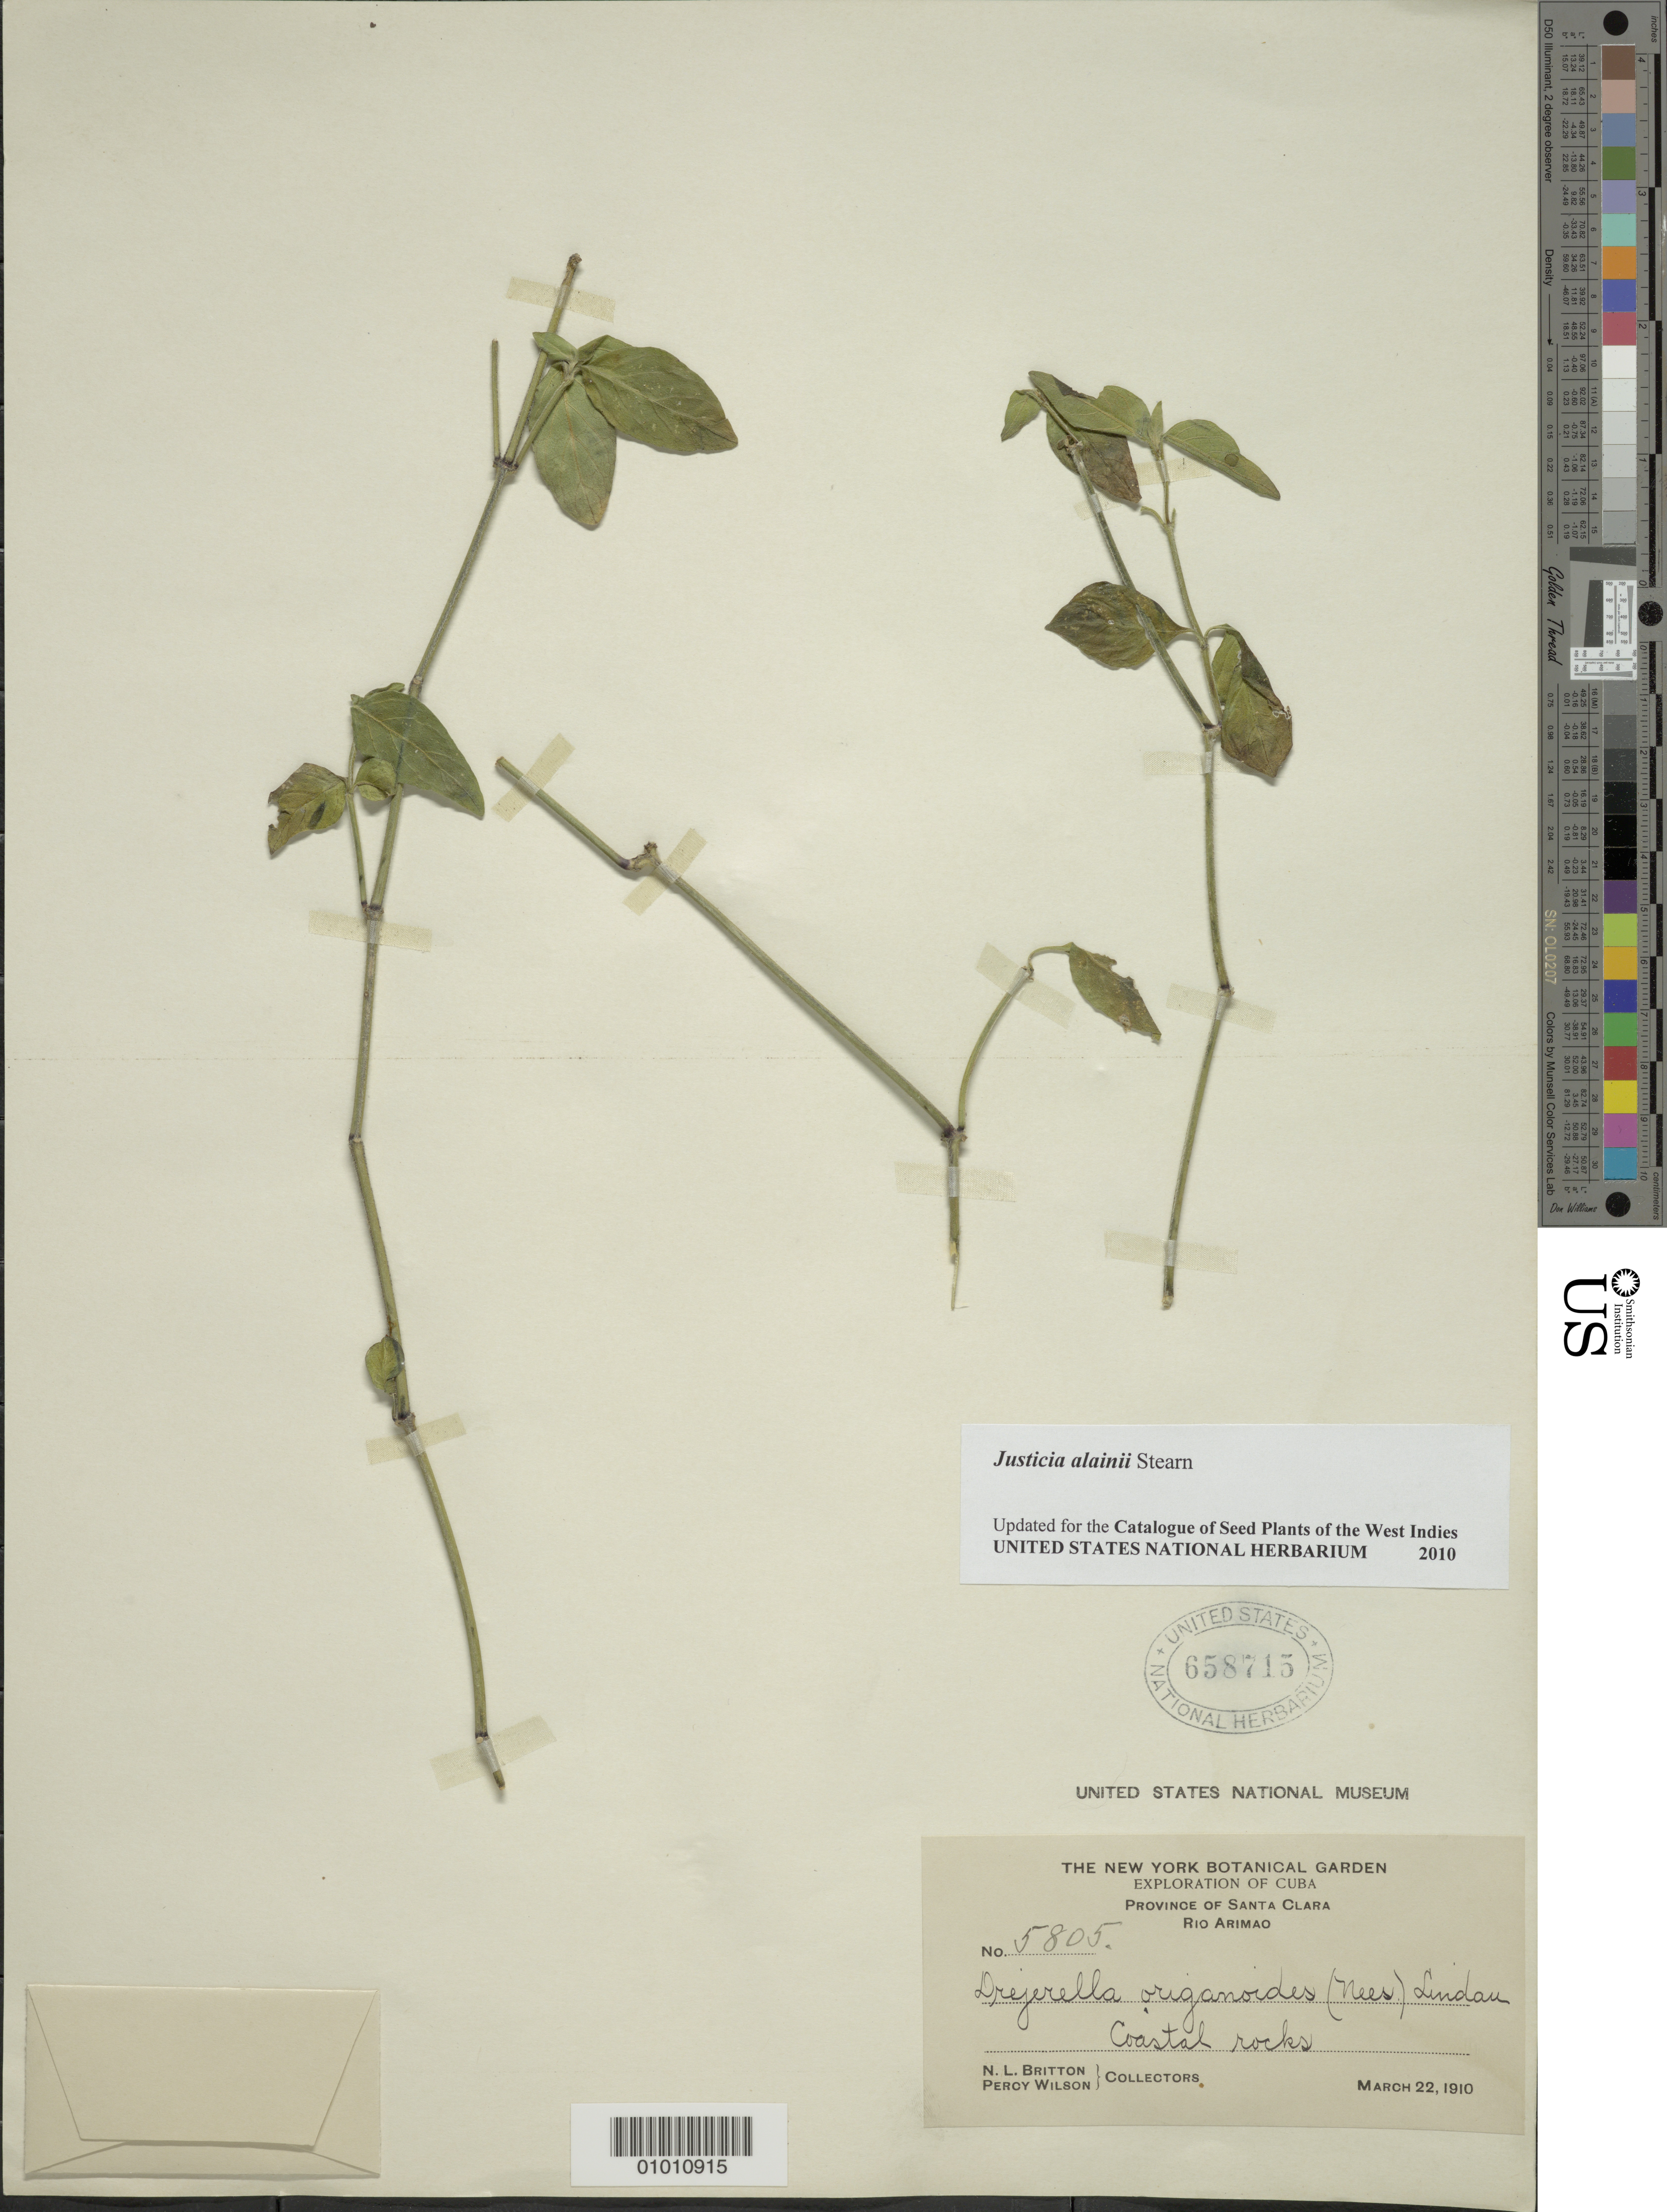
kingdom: Plantae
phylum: Tracheophyta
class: Magnoliopsida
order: Lamiales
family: Acanthaceae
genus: Justicia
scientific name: Justicia alainii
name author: Stearn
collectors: N. Britton & P. Wilson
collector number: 5805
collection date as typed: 22 Mar 1910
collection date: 1910-03-22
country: Cuba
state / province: Santa Clara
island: Cuba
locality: Río Arimao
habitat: Coastal rocks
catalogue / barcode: US 658715